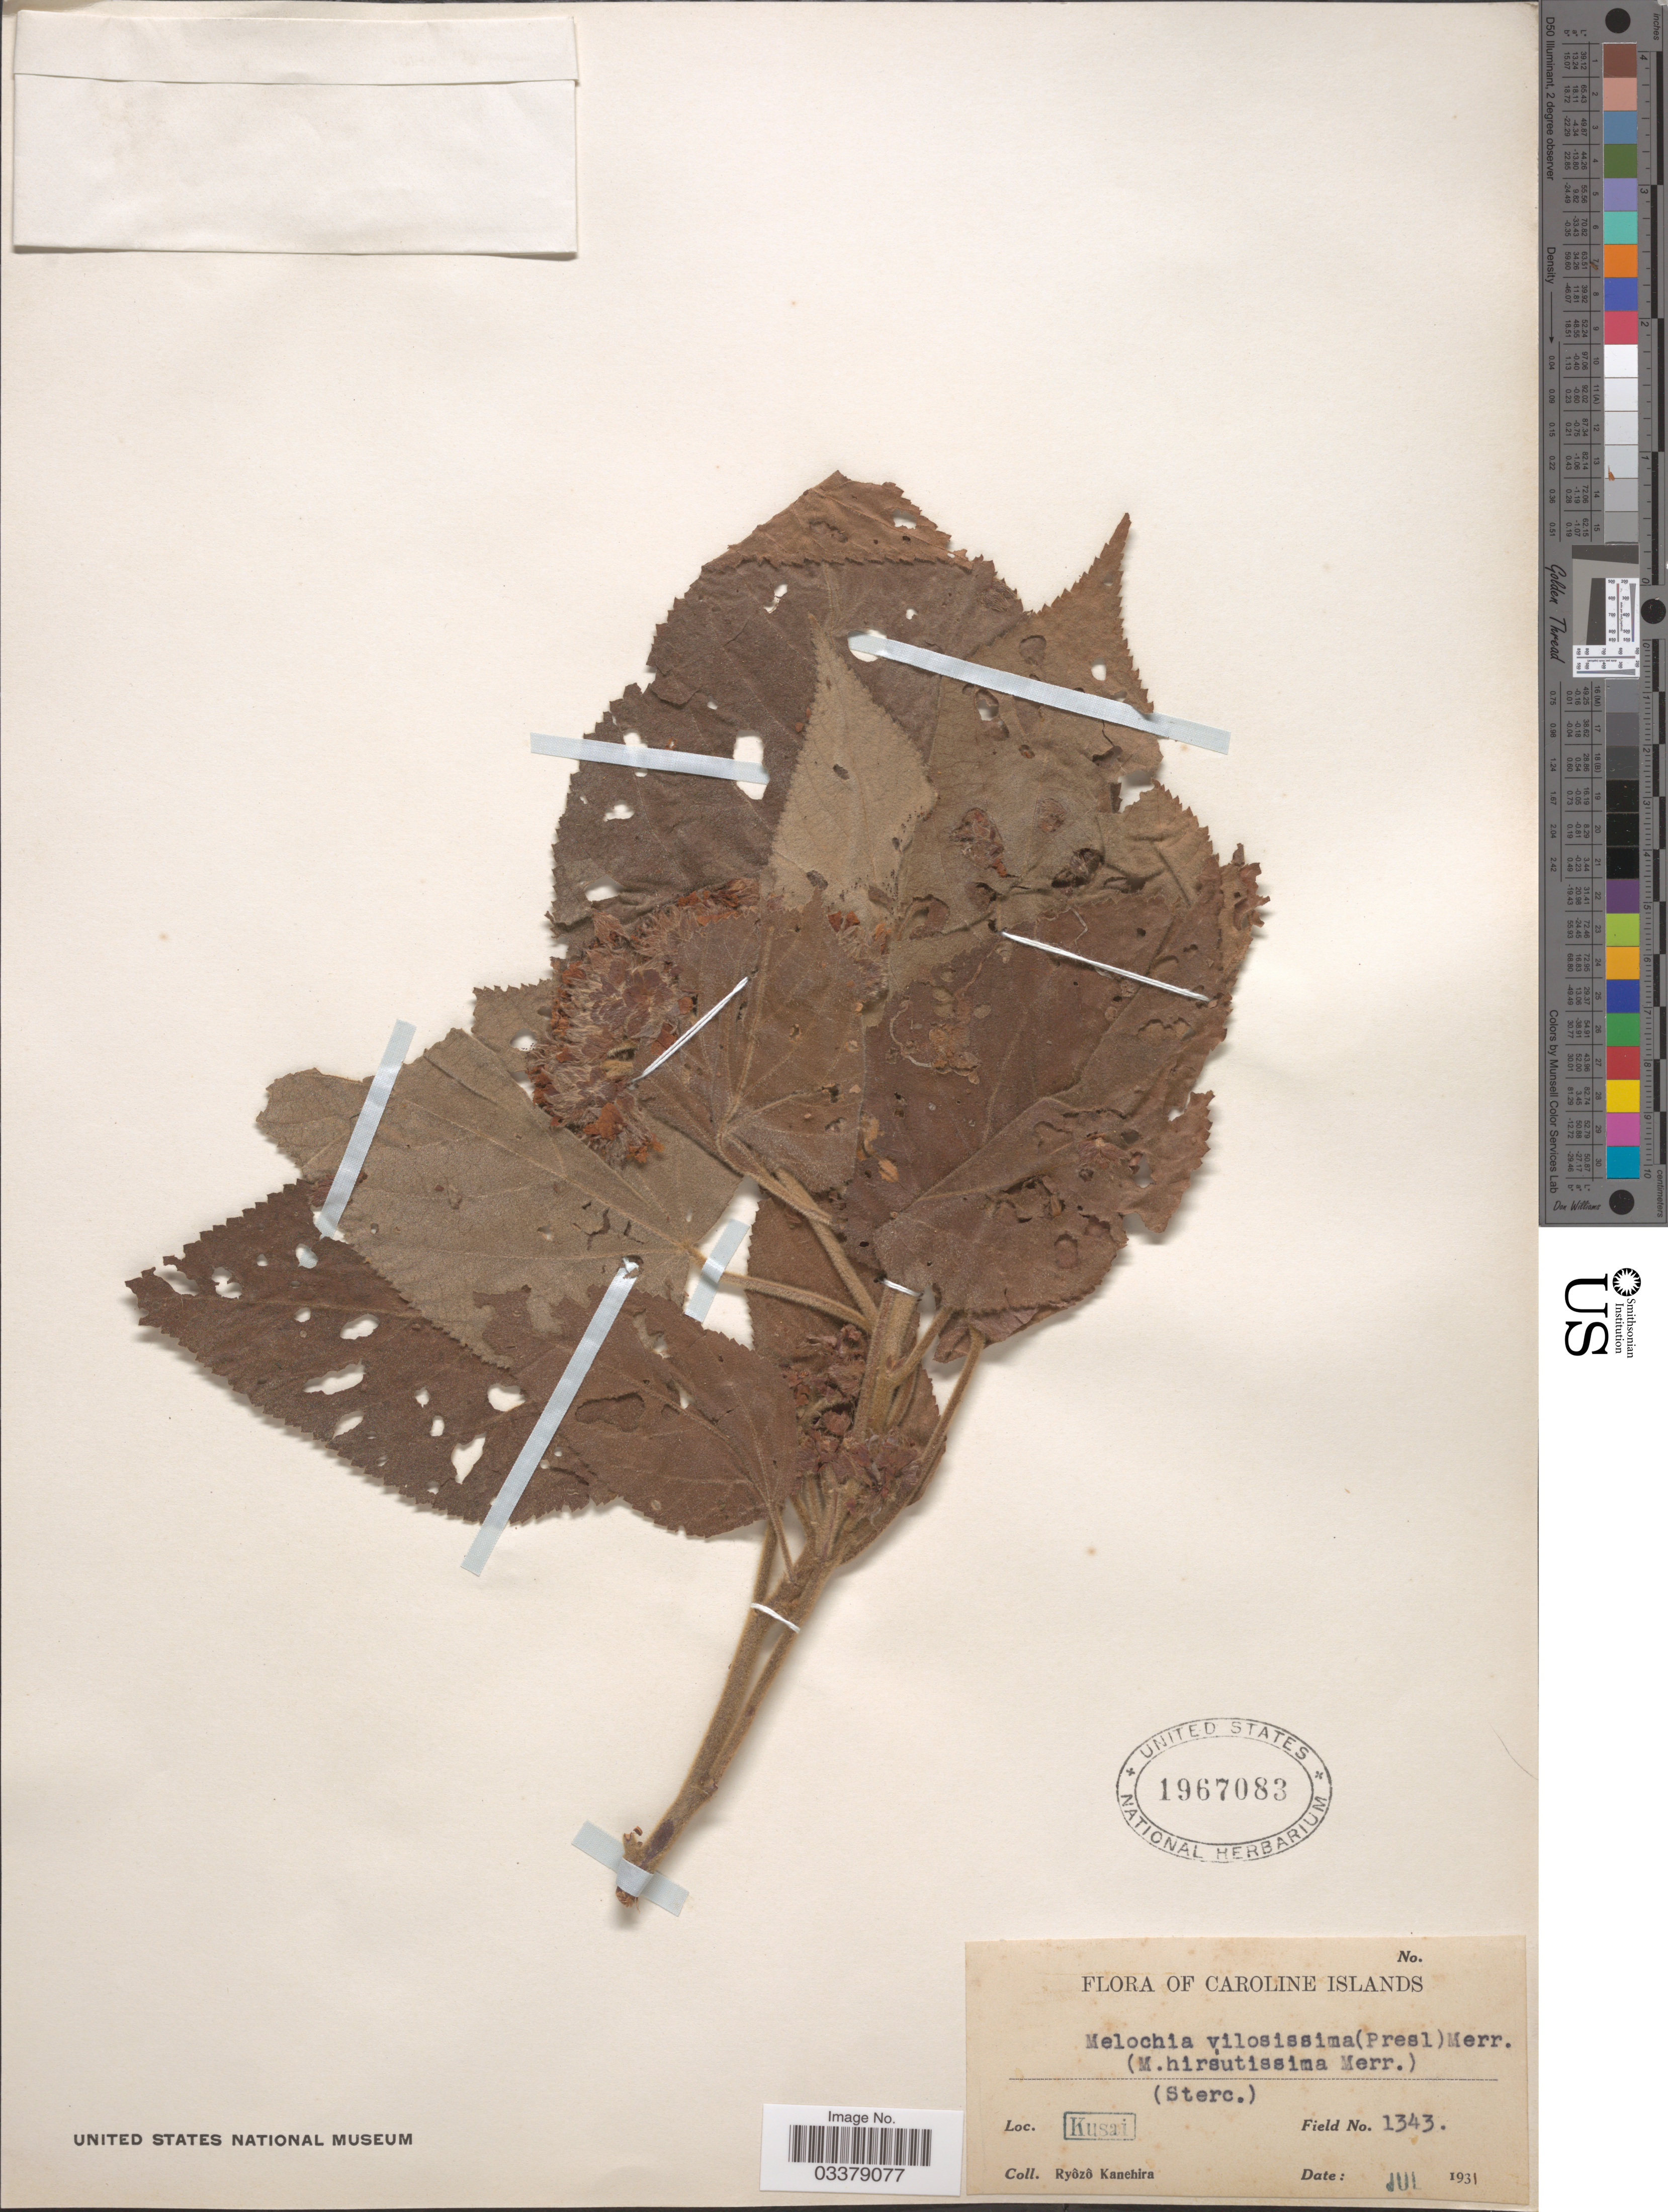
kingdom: Plantae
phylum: Tracheophyta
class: Magnoliopsida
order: Malvales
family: Malvaceae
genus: Melochia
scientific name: Melochia villosissima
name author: (C. Presl) Merr.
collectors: R. Kanehira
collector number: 1343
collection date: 1931-07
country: Micronesia, Federated States of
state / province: Kosrae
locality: Caroline Islands. Kusai.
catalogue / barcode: US 1967083